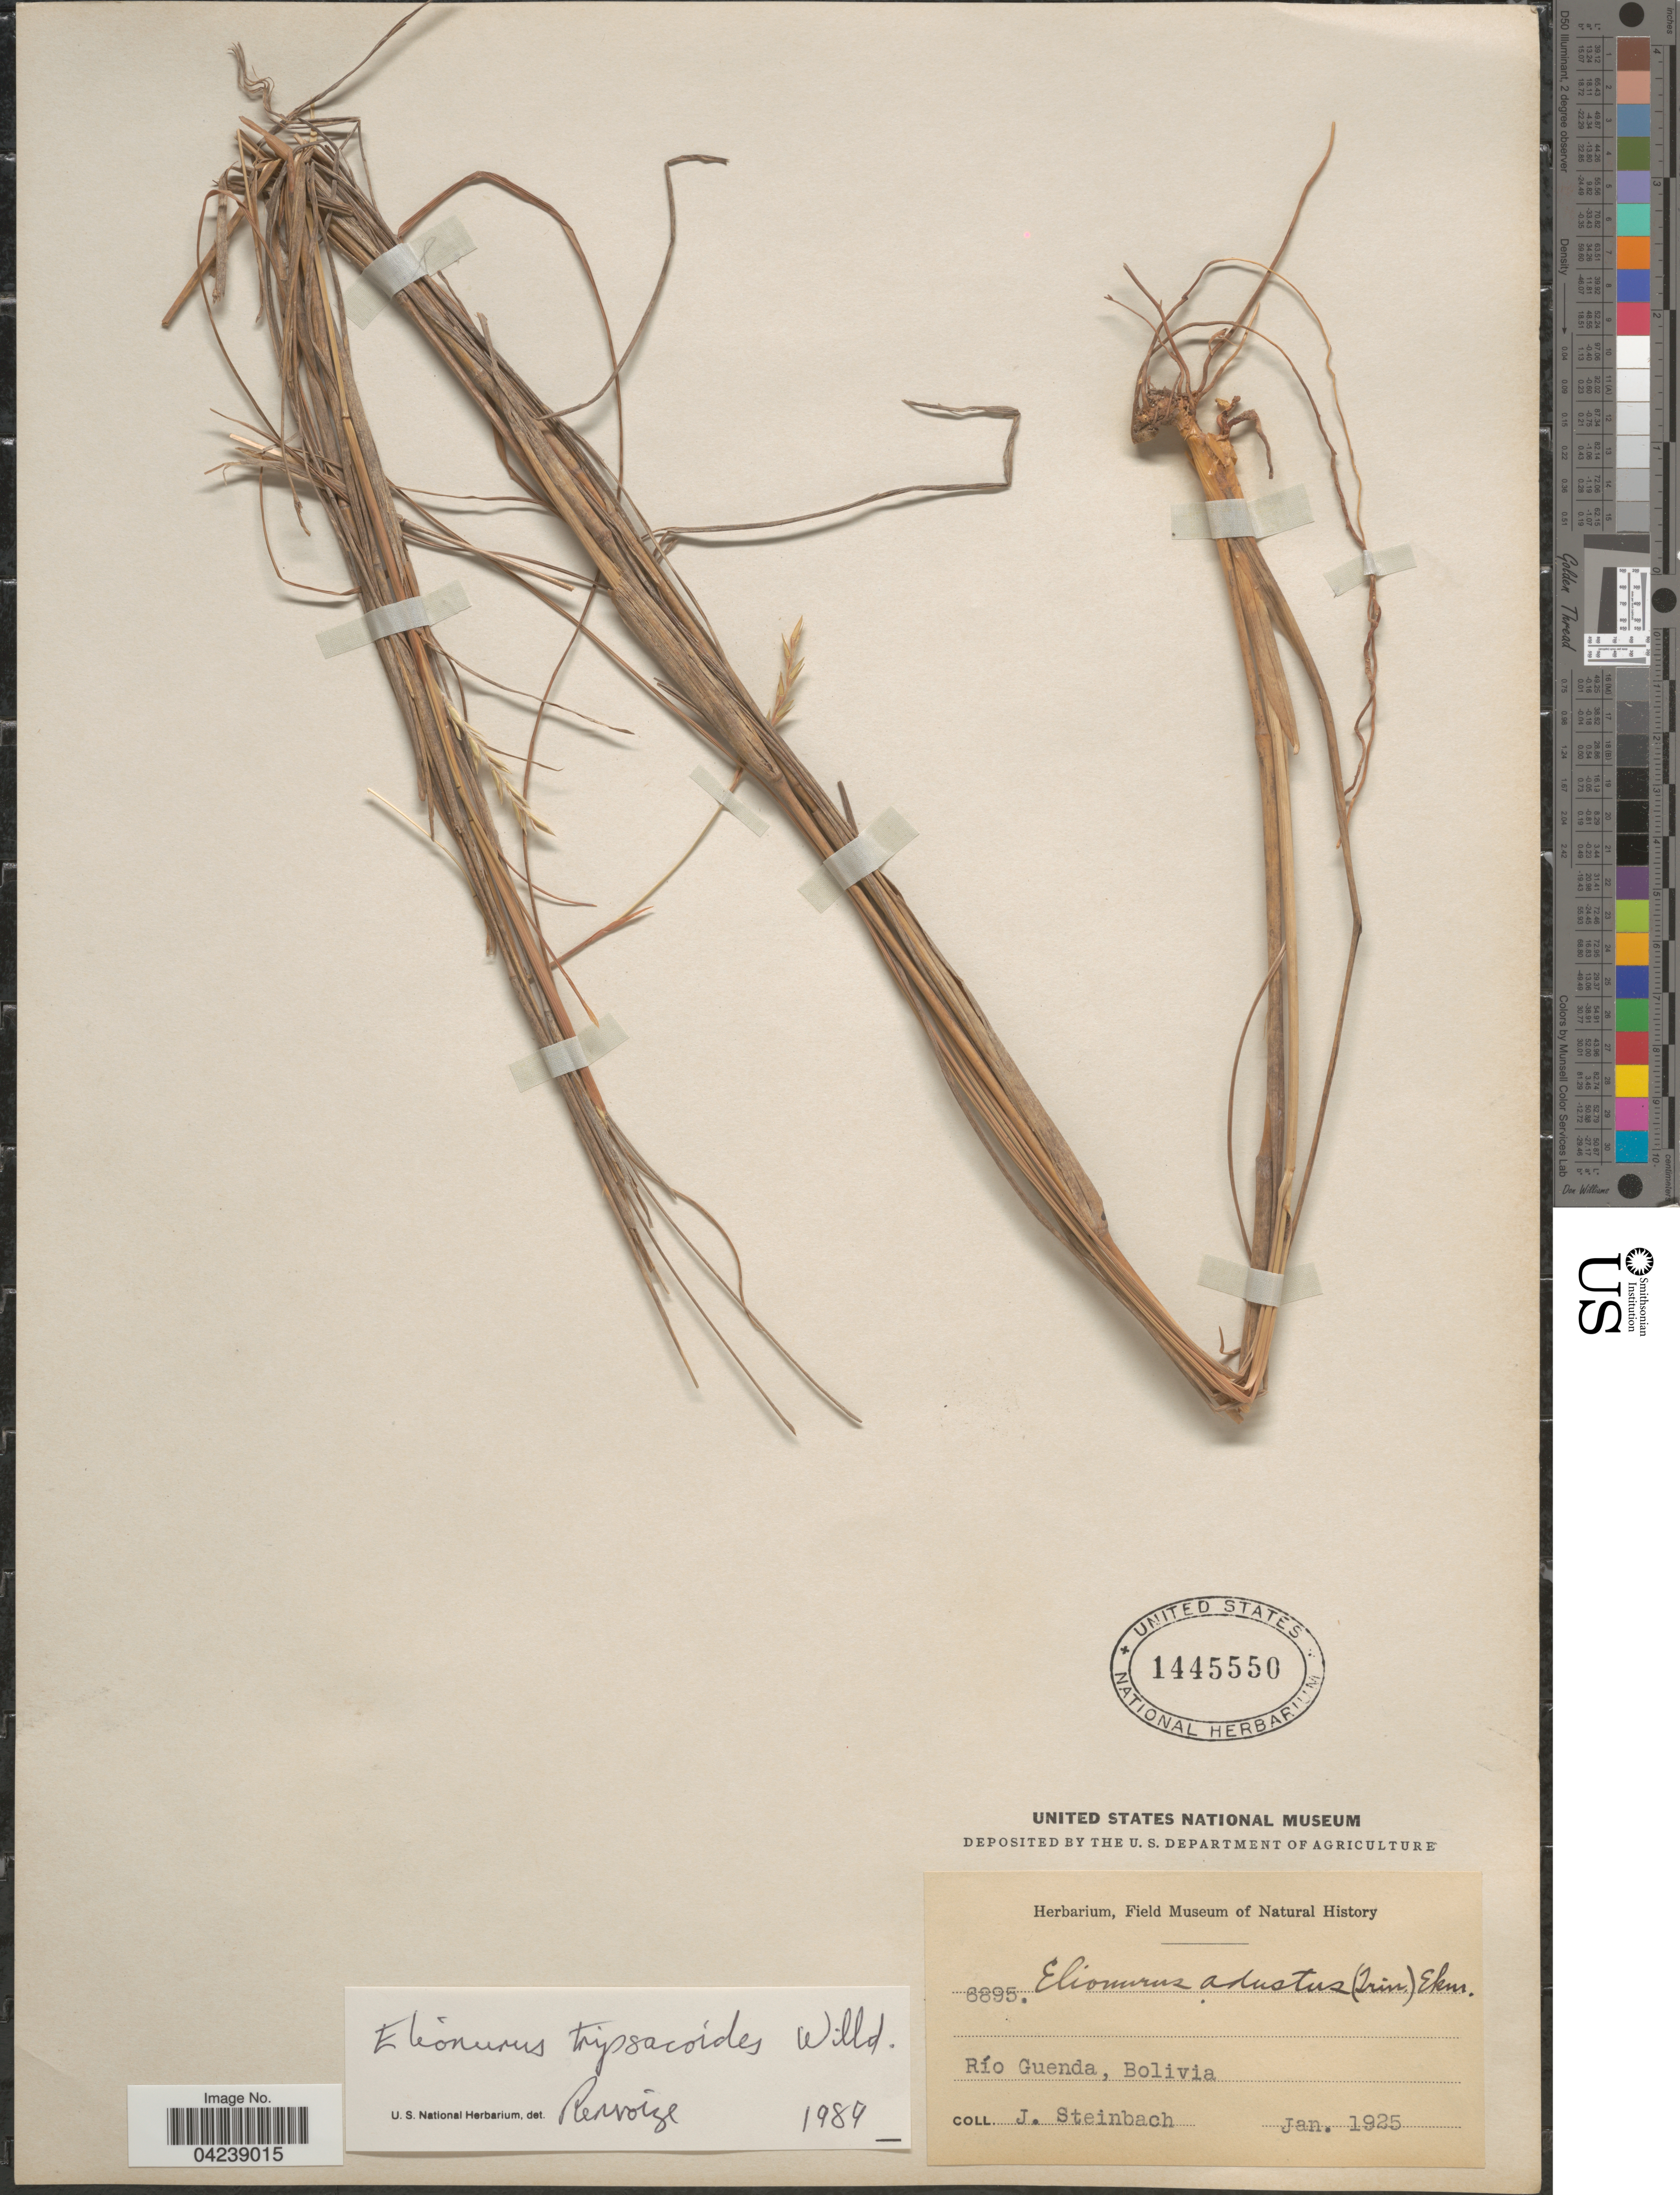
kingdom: Plantae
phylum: Tracheophyta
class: Liliopsida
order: Poales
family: Poaceae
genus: Elionurus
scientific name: Elionurus muticus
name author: (Spreng.) Kuntze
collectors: J. Steinbach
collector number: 6895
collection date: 1925-01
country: Bolivia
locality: Río Guenda.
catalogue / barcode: US 1445550